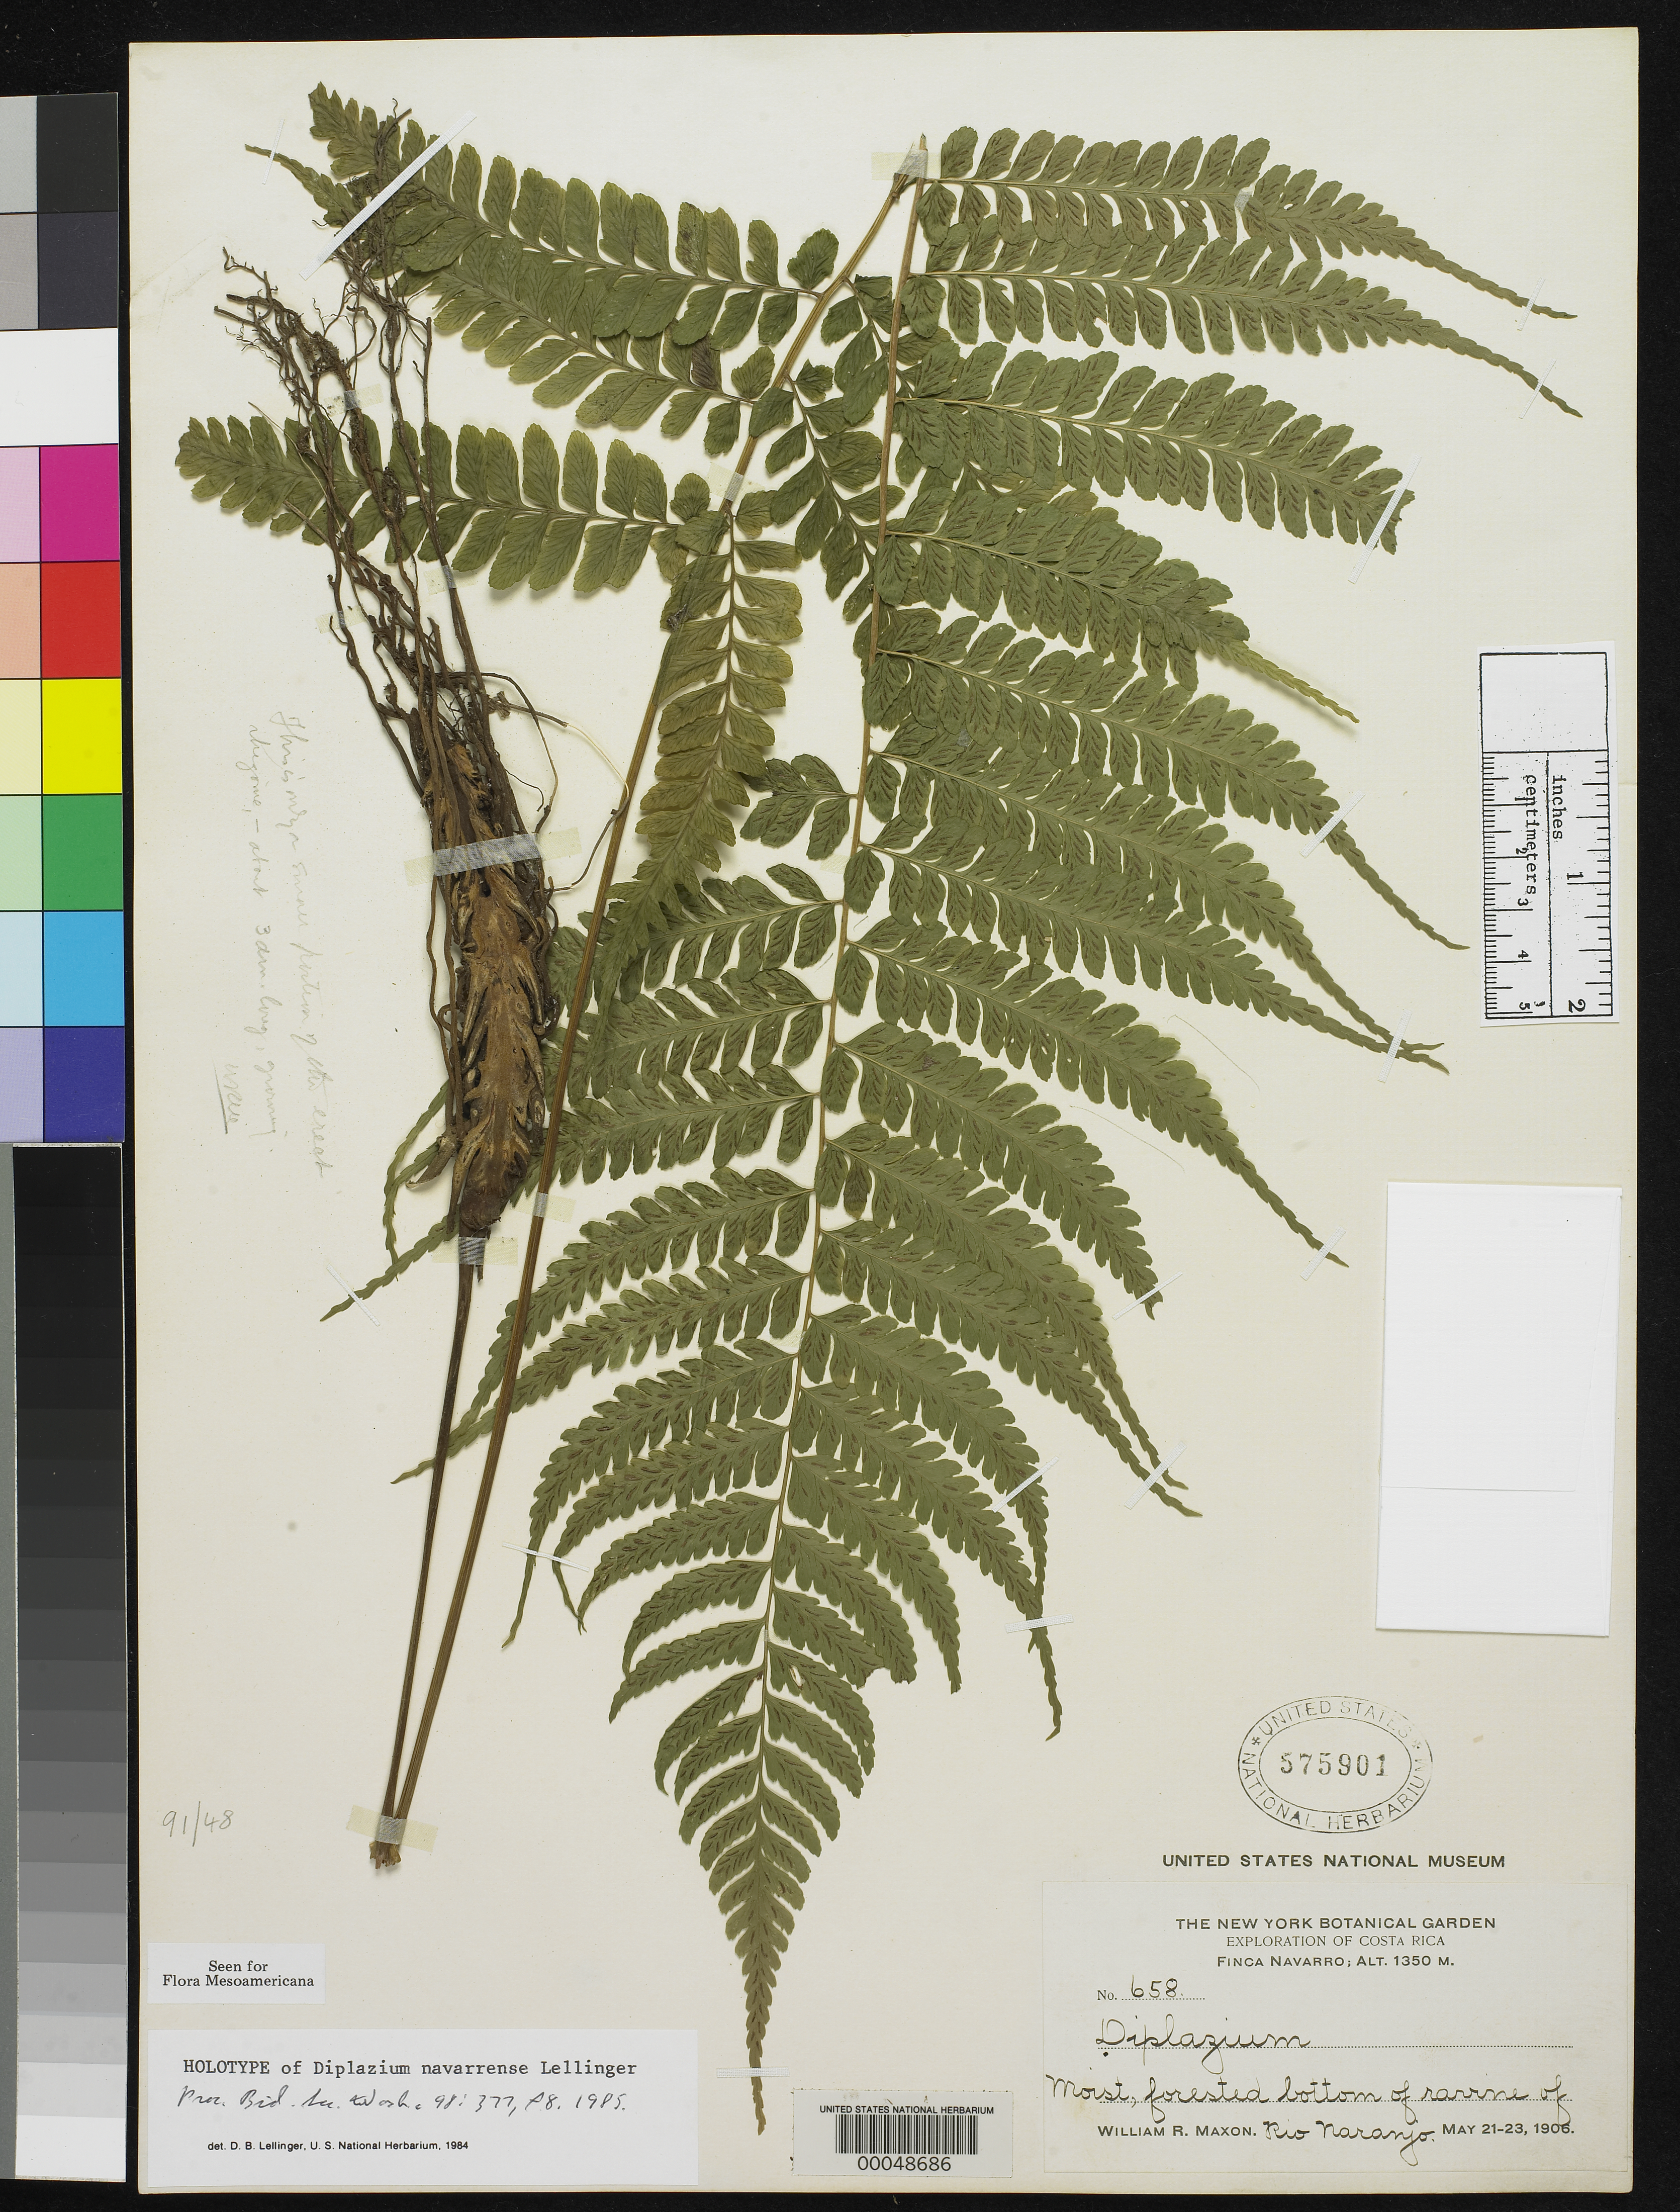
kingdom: Plantae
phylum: Tracheophyta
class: Polypodiopsida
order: Polypodiales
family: Athyriaceae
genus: Diplazium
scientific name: Diplazium navarrense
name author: Lellinger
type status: Holotype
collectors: W. R. Maxon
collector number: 658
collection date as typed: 21 May 1906 to 23 May 1906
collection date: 1906-05-21/1906-05-23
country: Costa Rica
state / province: Cartago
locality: Finca Navarro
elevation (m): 1350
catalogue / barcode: US 575901